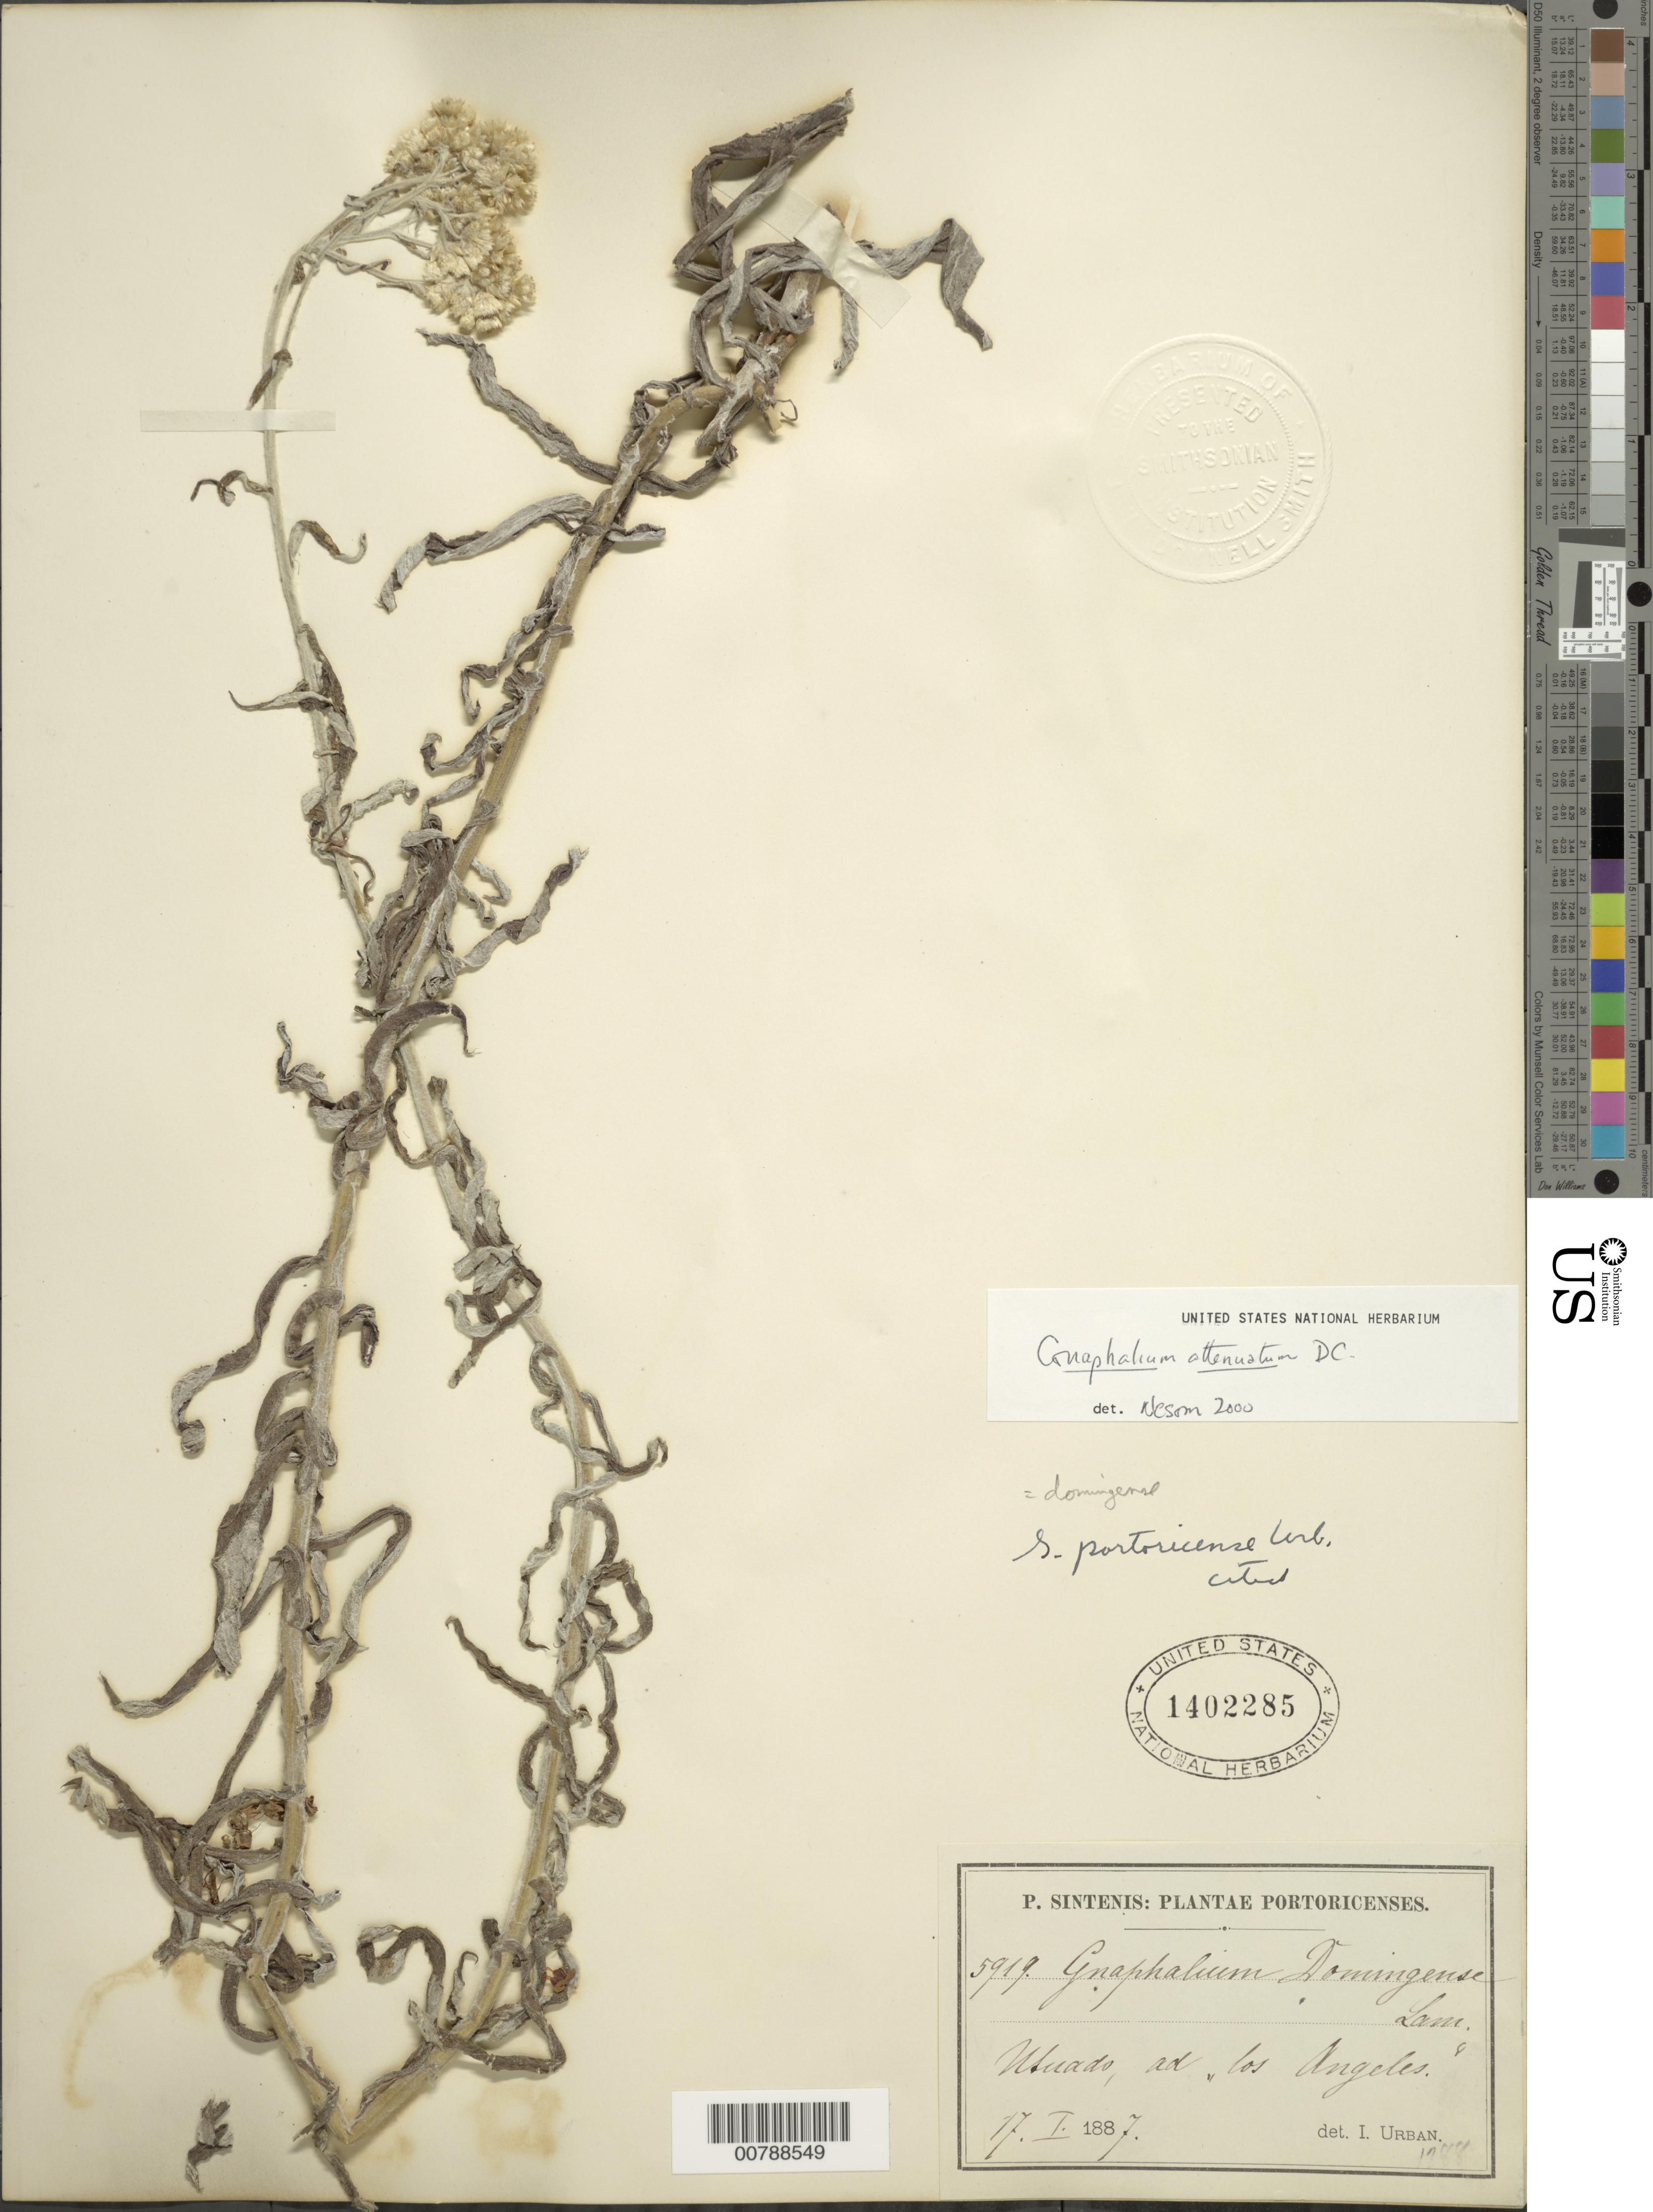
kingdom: Plantae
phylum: Tracheophyta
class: Magnoliopsida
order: Asterales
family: Asteraceae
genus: Pseudognaphalium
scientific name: Pseudognaphalium elegans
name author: (Kunth) Kartesz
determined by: Nesom, Guy L.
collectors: P. Sintenis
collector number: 5919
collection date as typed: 17 Jan 1887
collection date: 1887-01-17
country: Puerto Rico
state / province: Utuado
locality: Utuado, ad "Los Angeles"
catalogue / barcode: US 1402285